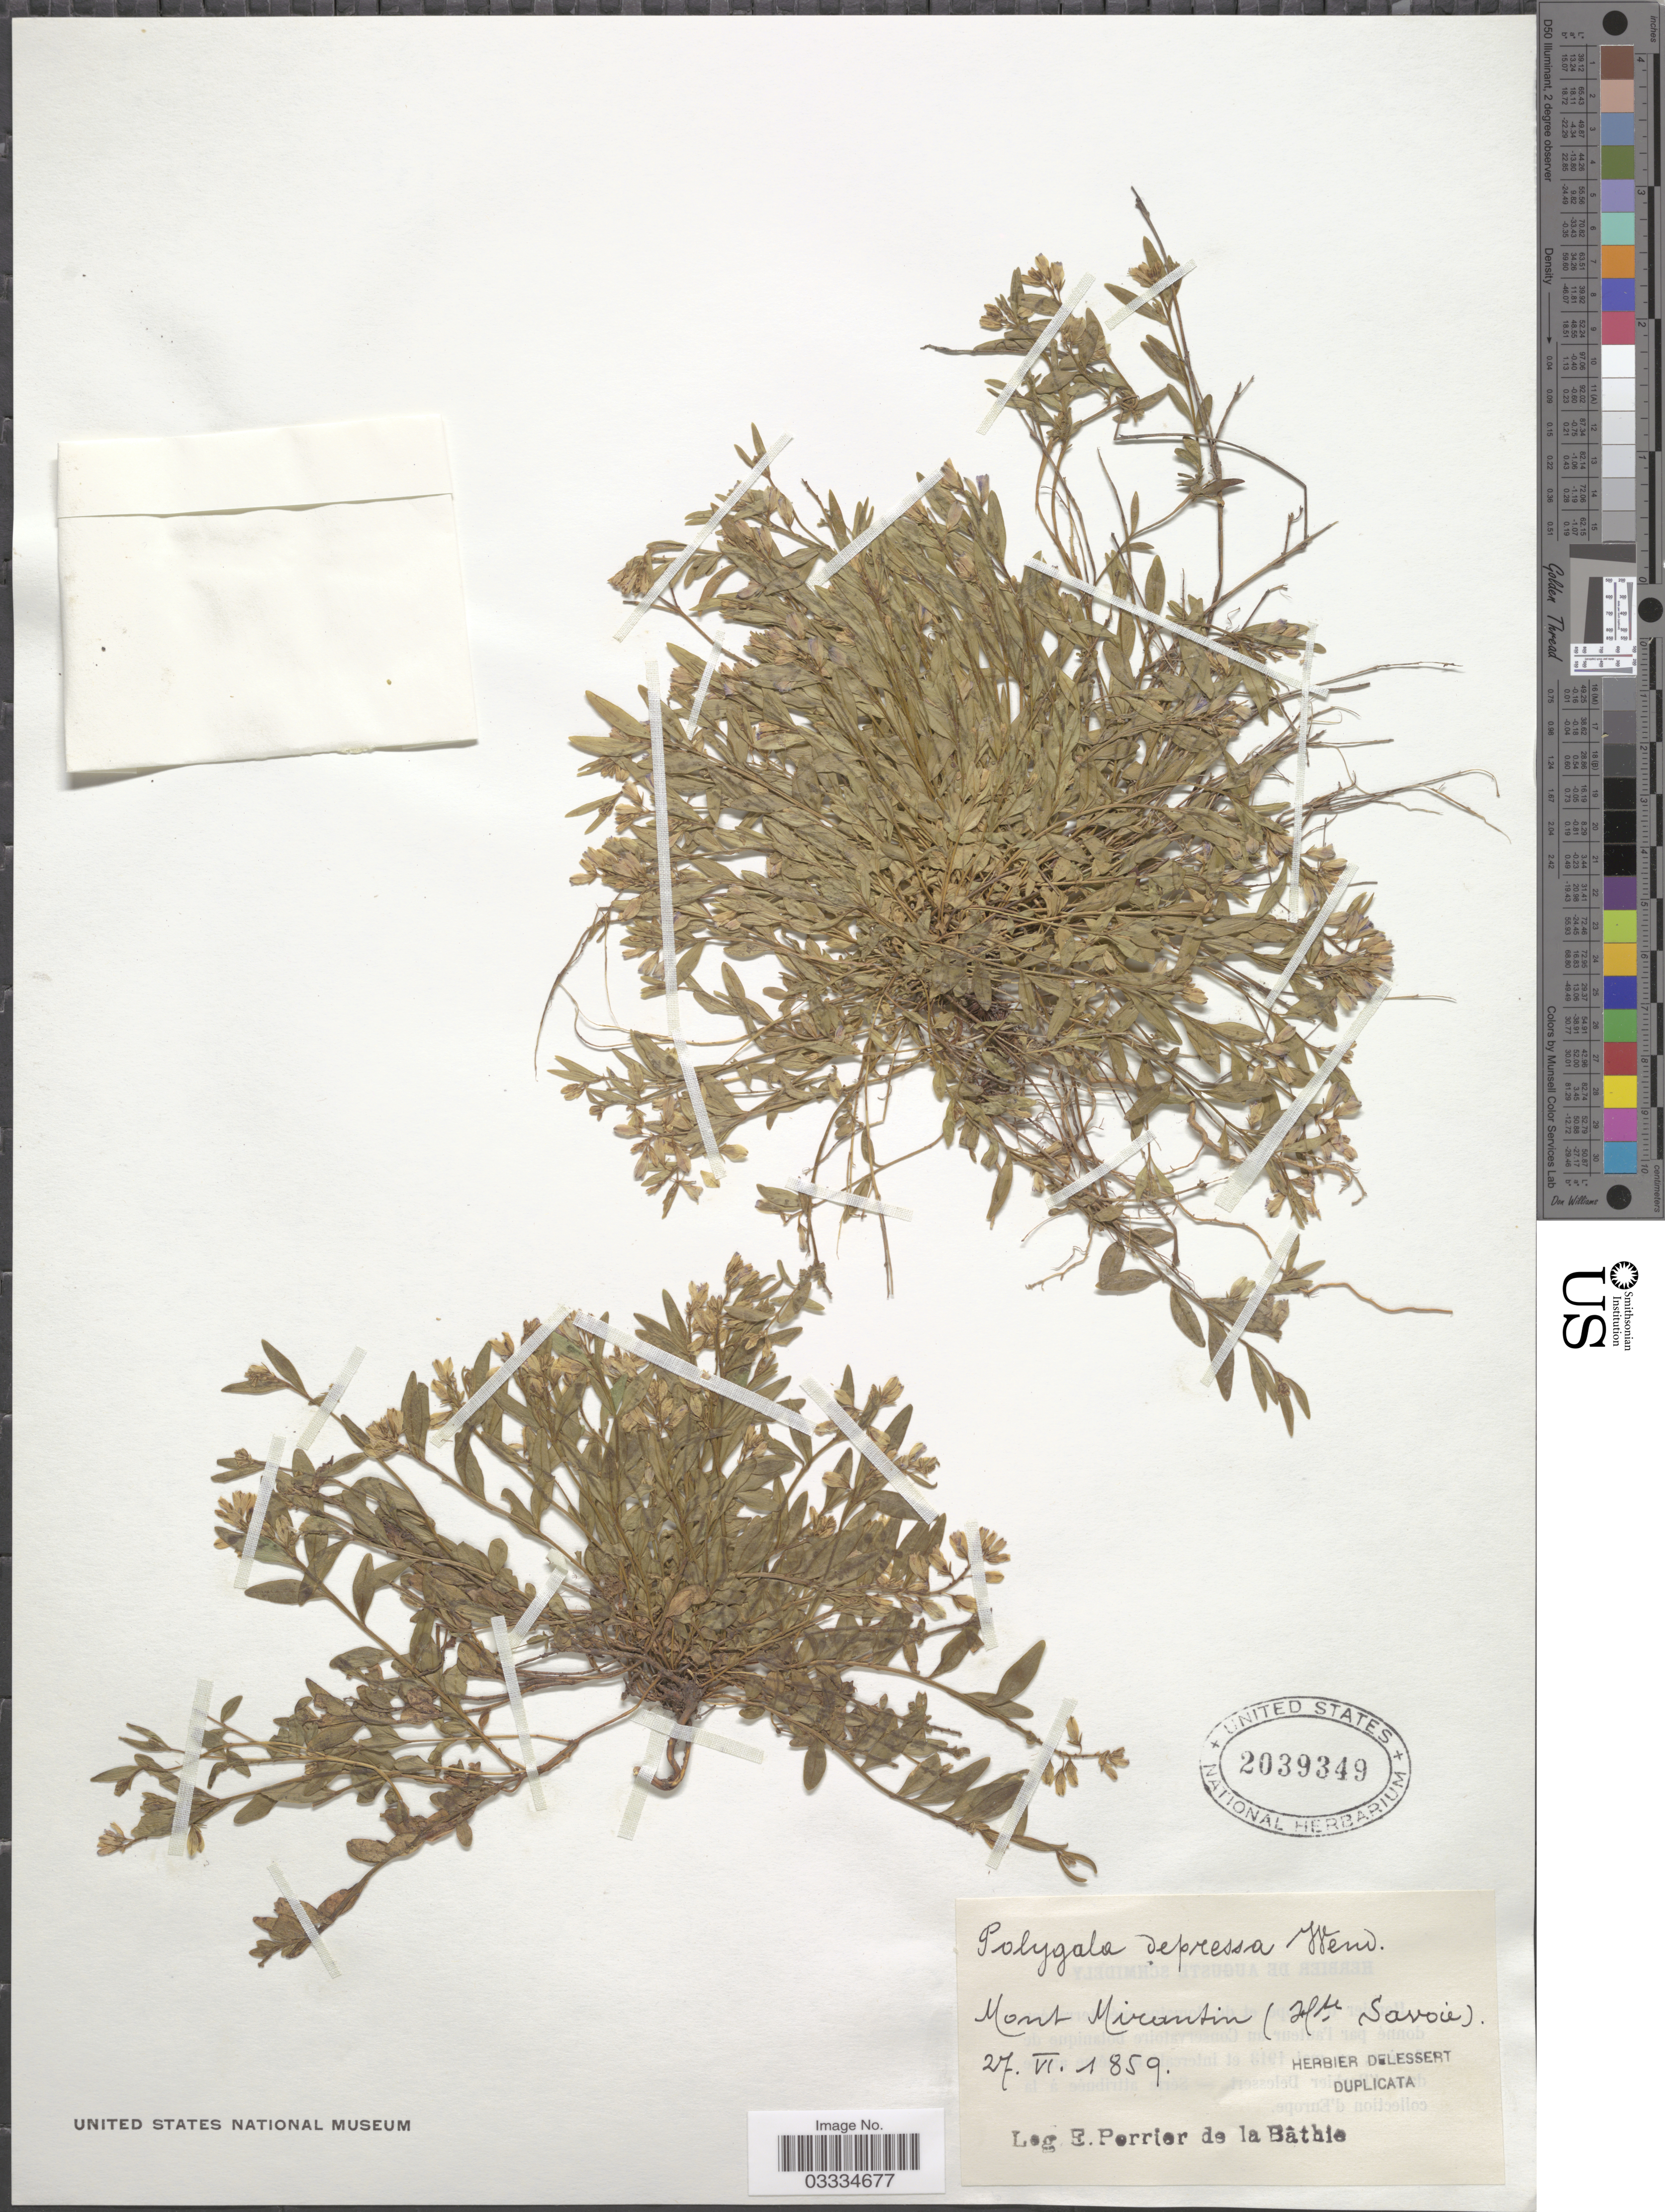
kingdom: Plantae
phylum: Tracheophyta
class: Magnoliopsida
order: Fabales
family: Polygalaceae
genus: Polygala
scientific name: Polygala depressa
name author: Wender.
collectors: E. Perrier de la Bâthie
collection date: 1859-06-27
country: France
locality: Mont Mirantin (Hte. Savoie).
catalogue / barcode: US 2039349